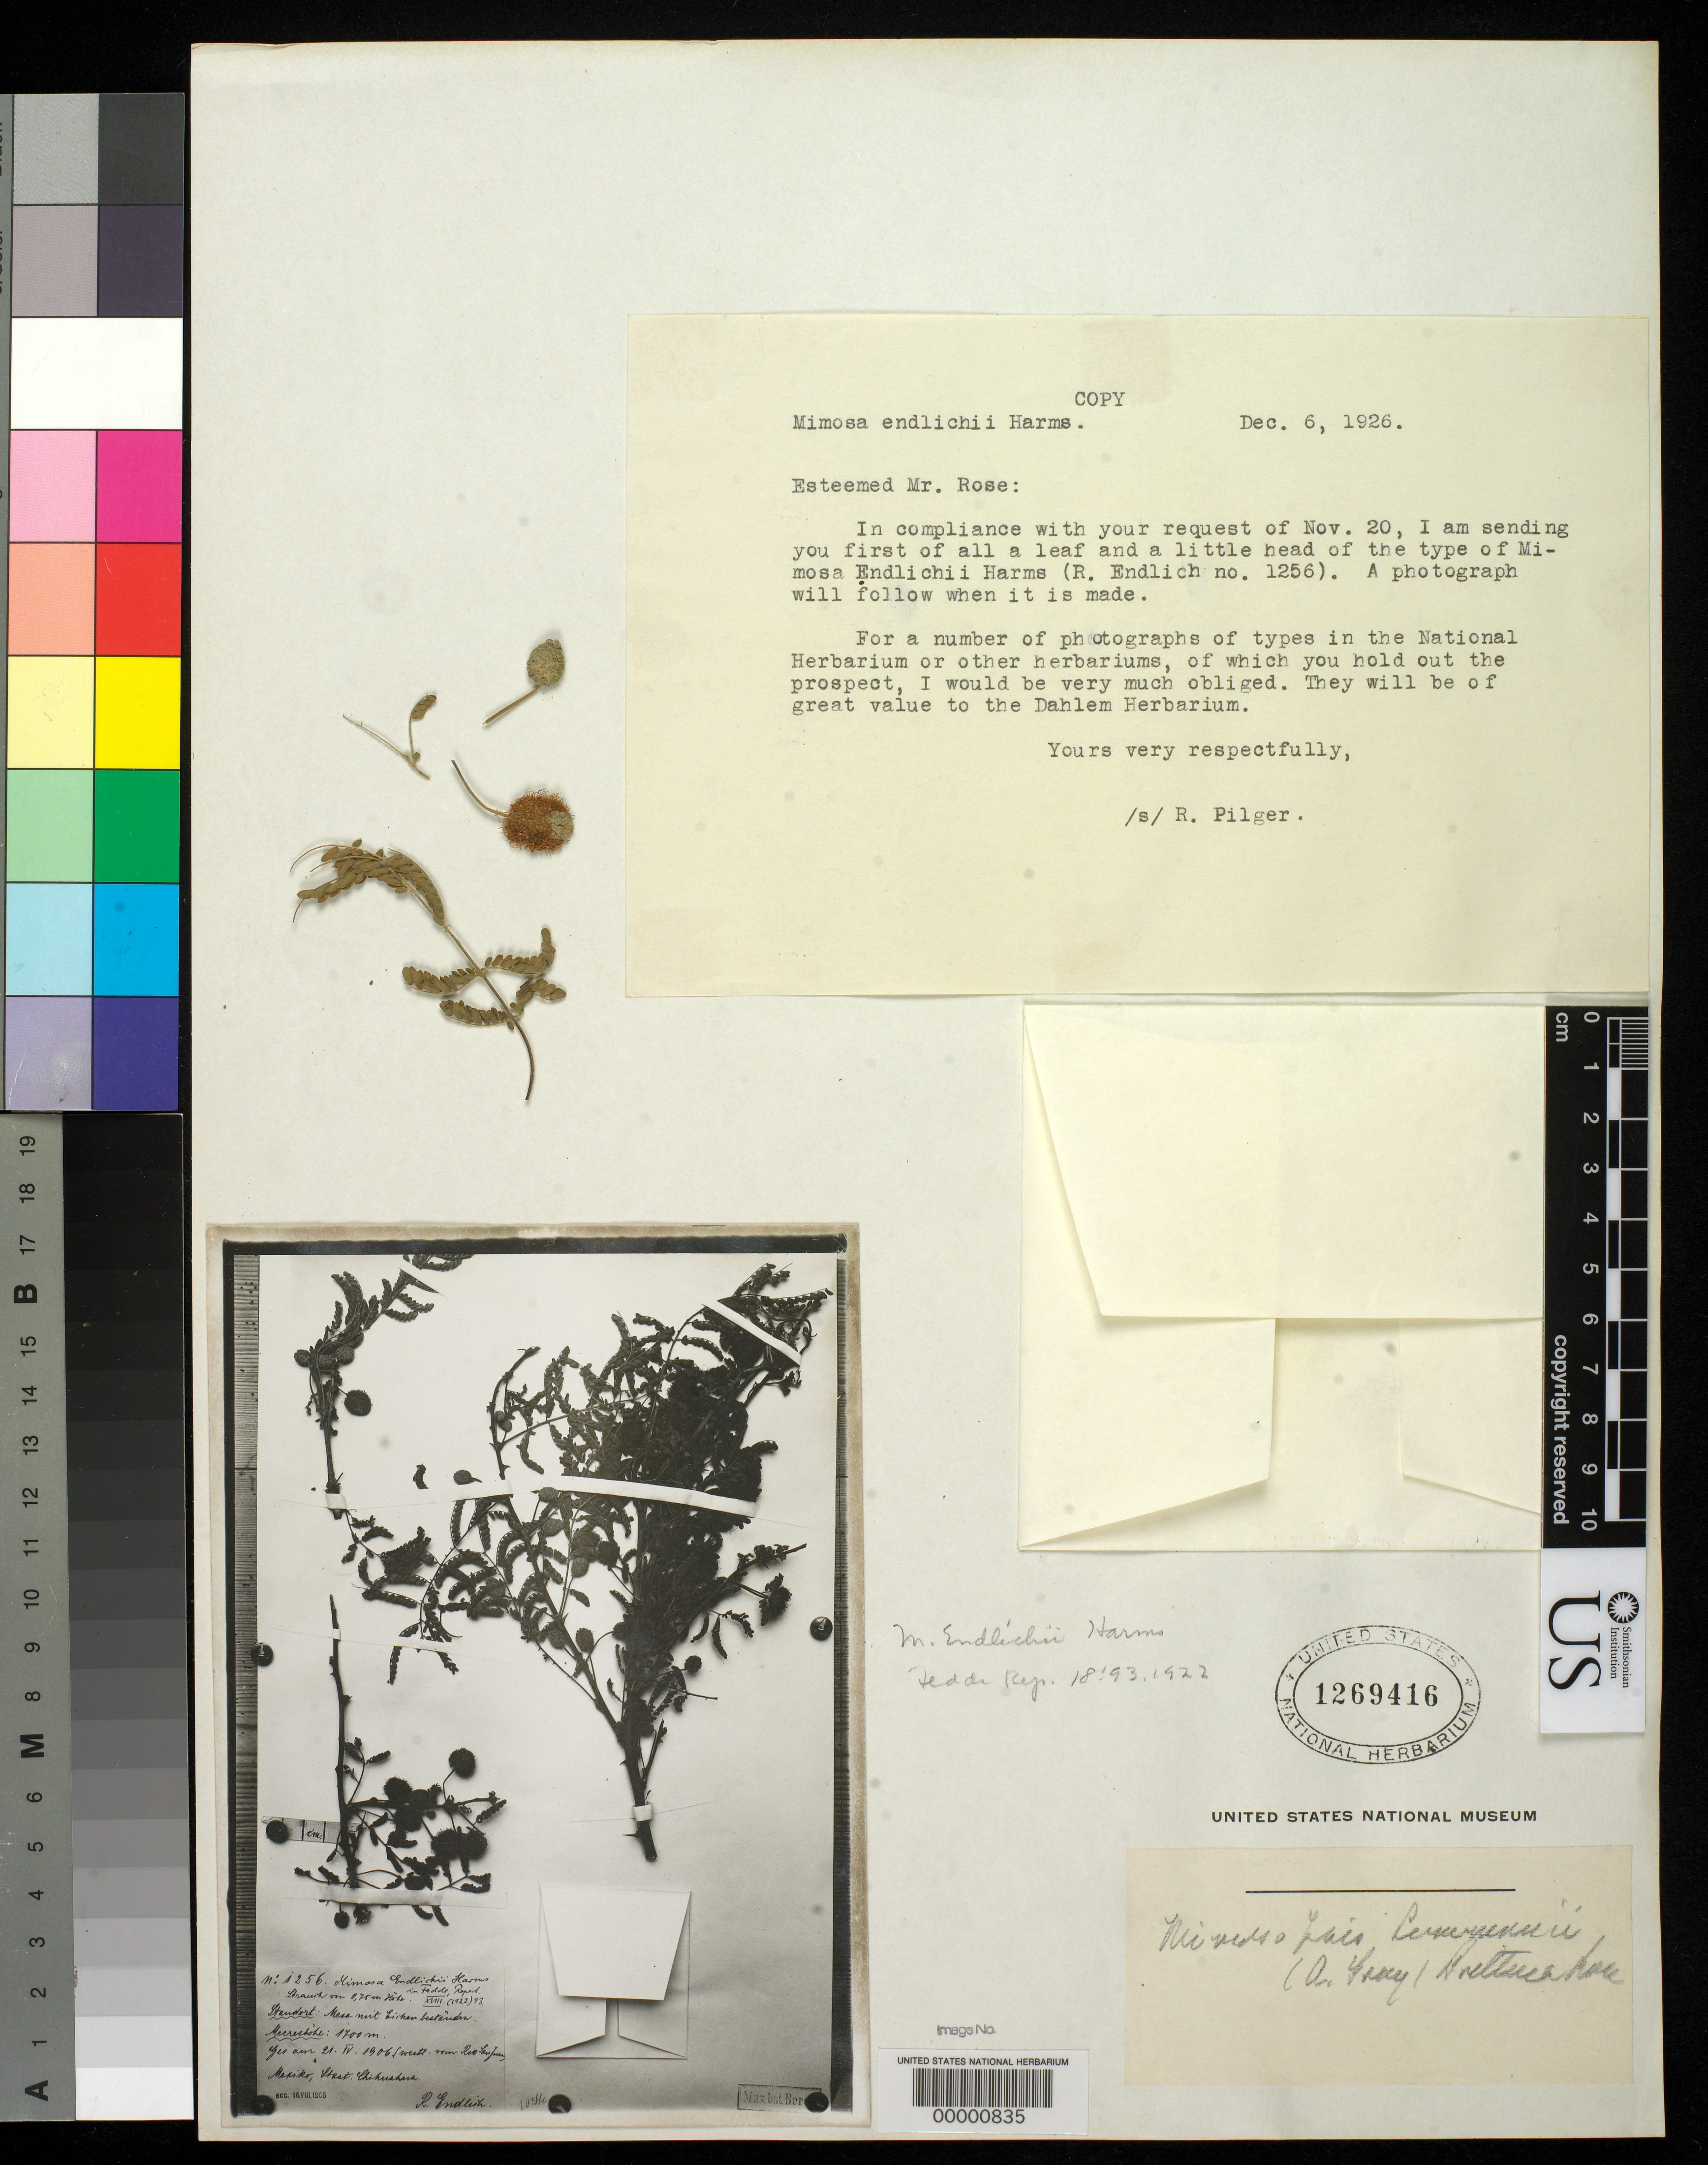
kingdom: Plantae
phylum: Tracheophyta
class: Magnoliopsida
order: Fabales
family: Fabaceae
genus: Mimosa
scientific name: Mimosa endlichii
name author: Harms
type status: Type Fragment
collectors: R. Endlich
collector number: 1256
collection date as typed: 21 Apr 1906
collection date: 1906-04-21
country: Mexico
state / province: Chihuahua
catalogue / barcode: US 1269416